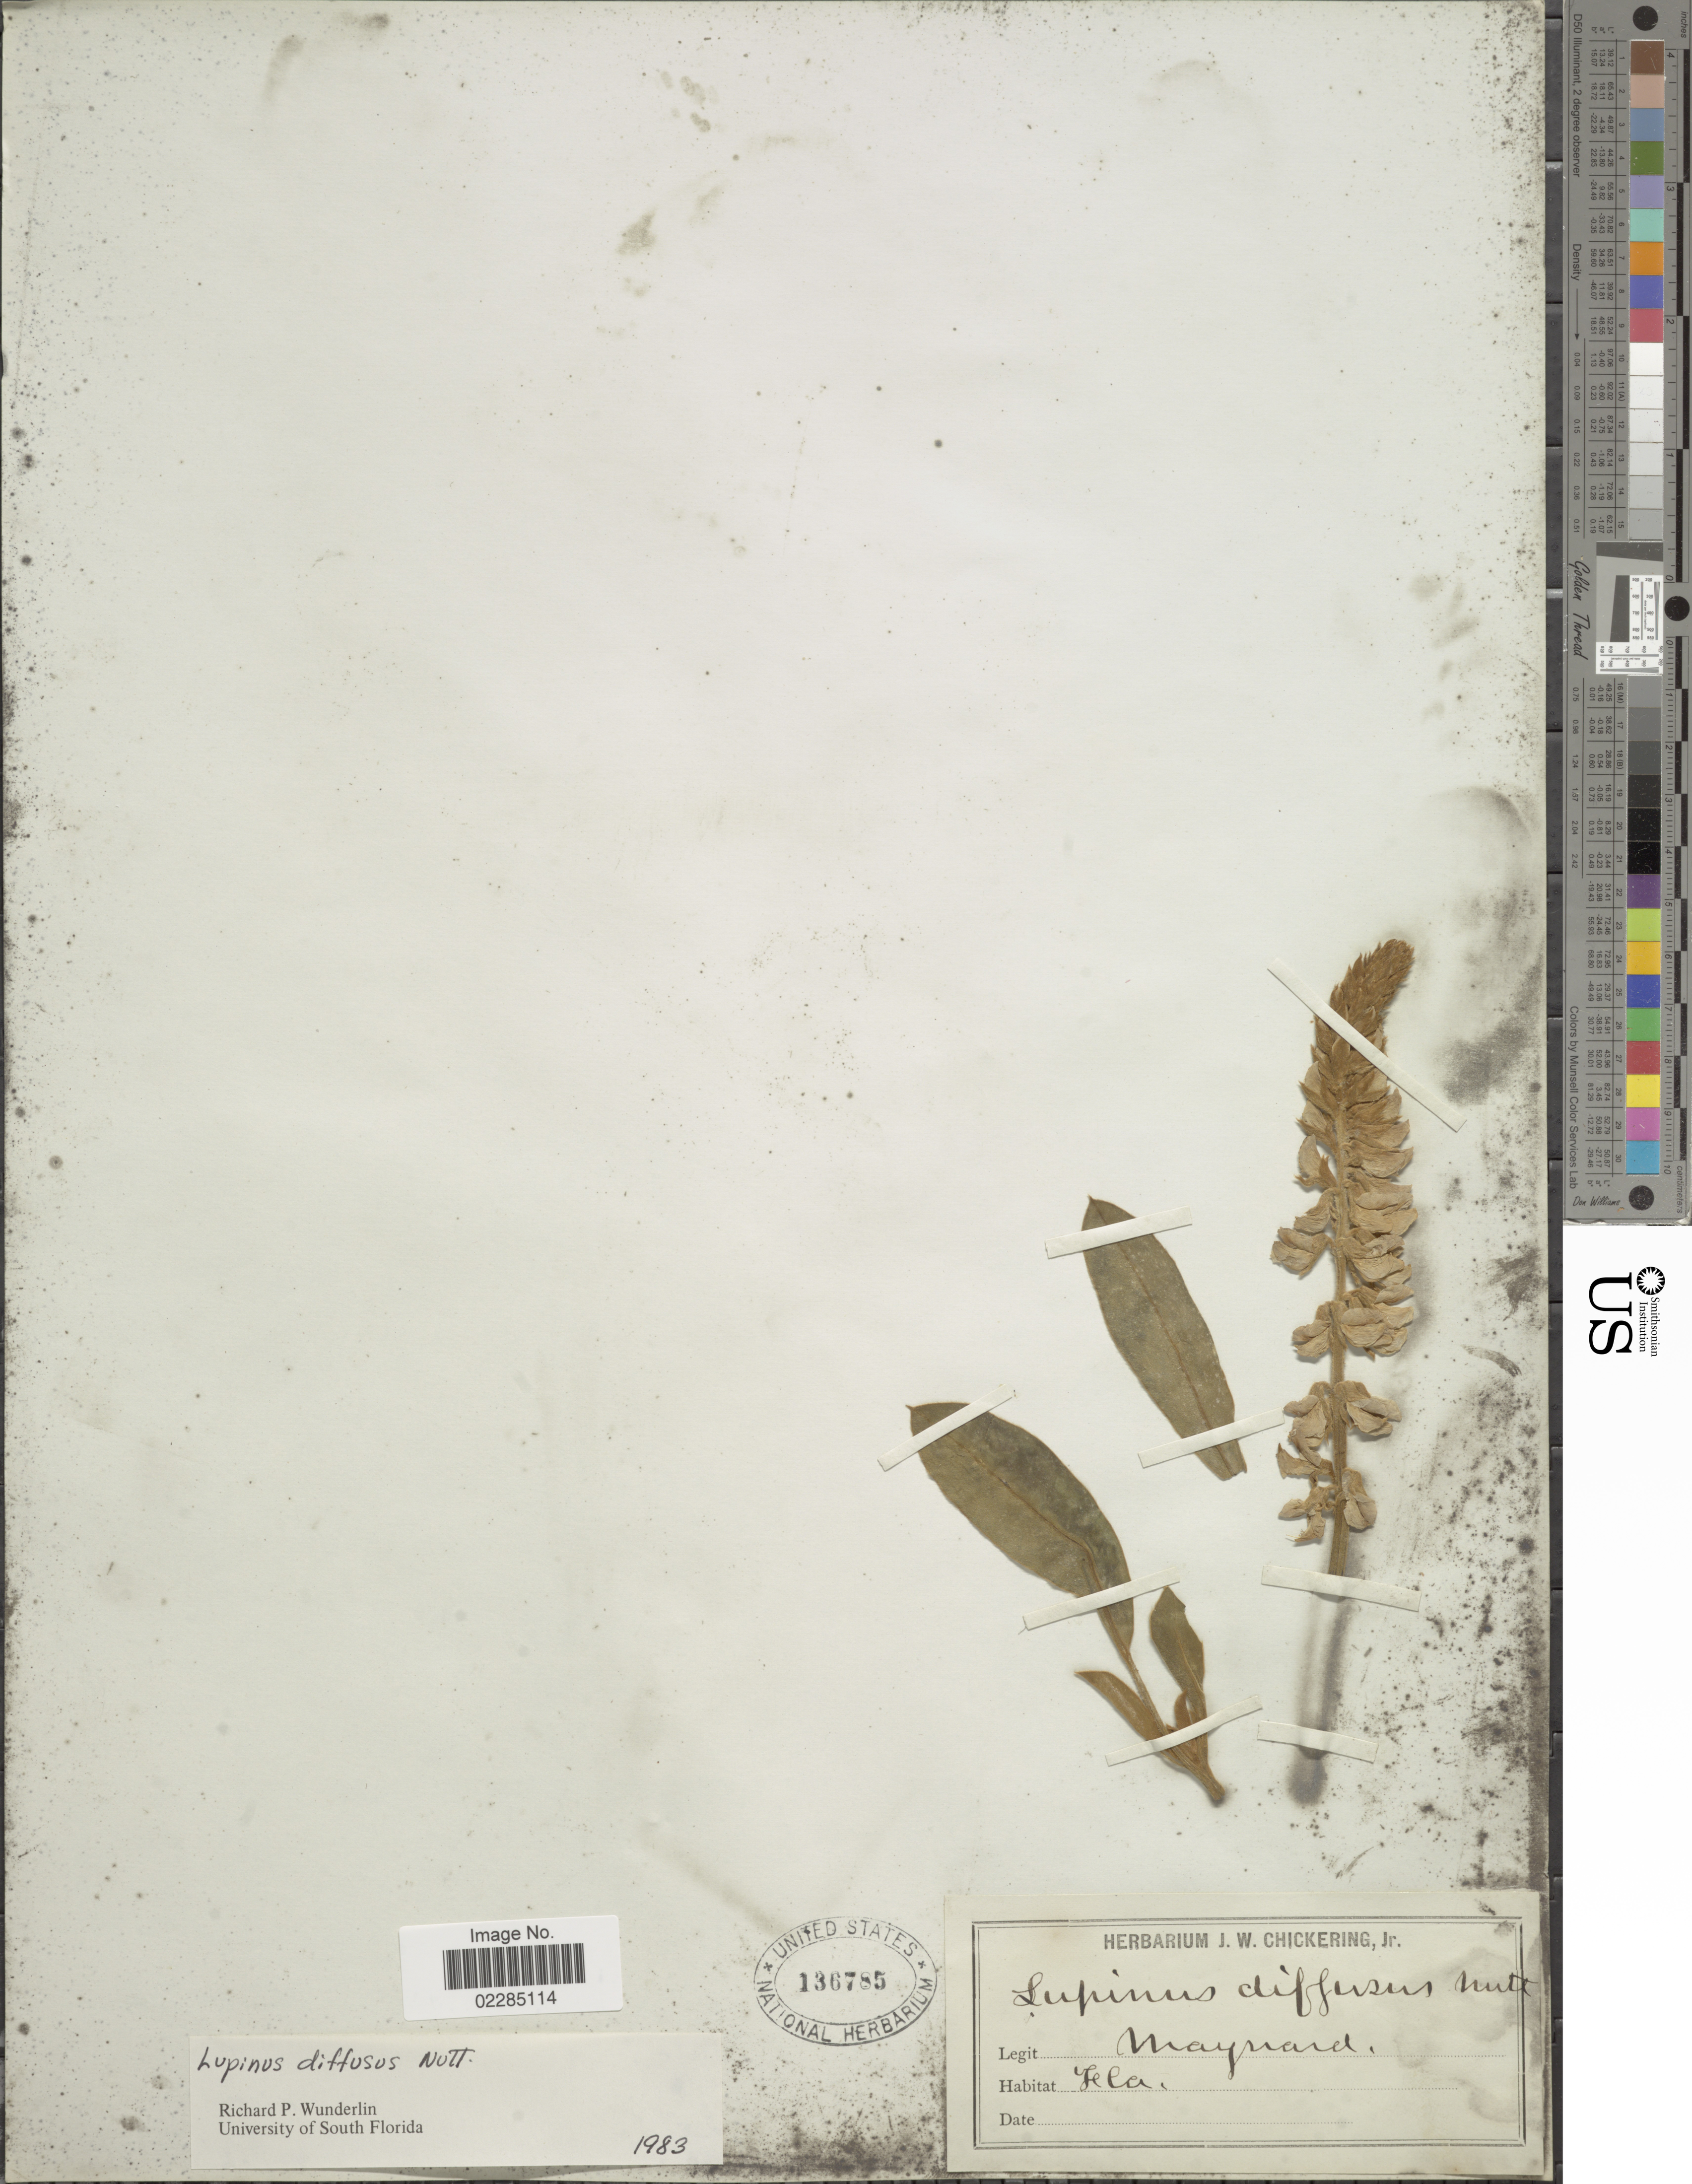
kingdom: Plantae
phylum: Tracheophyta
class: Magnoliopsida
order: Fabales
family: Fabaceae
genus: Lupinus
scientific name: Lupinus diffusus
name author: Nutt.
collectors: Maynard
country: United States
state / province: Florida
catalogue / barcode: US 136785